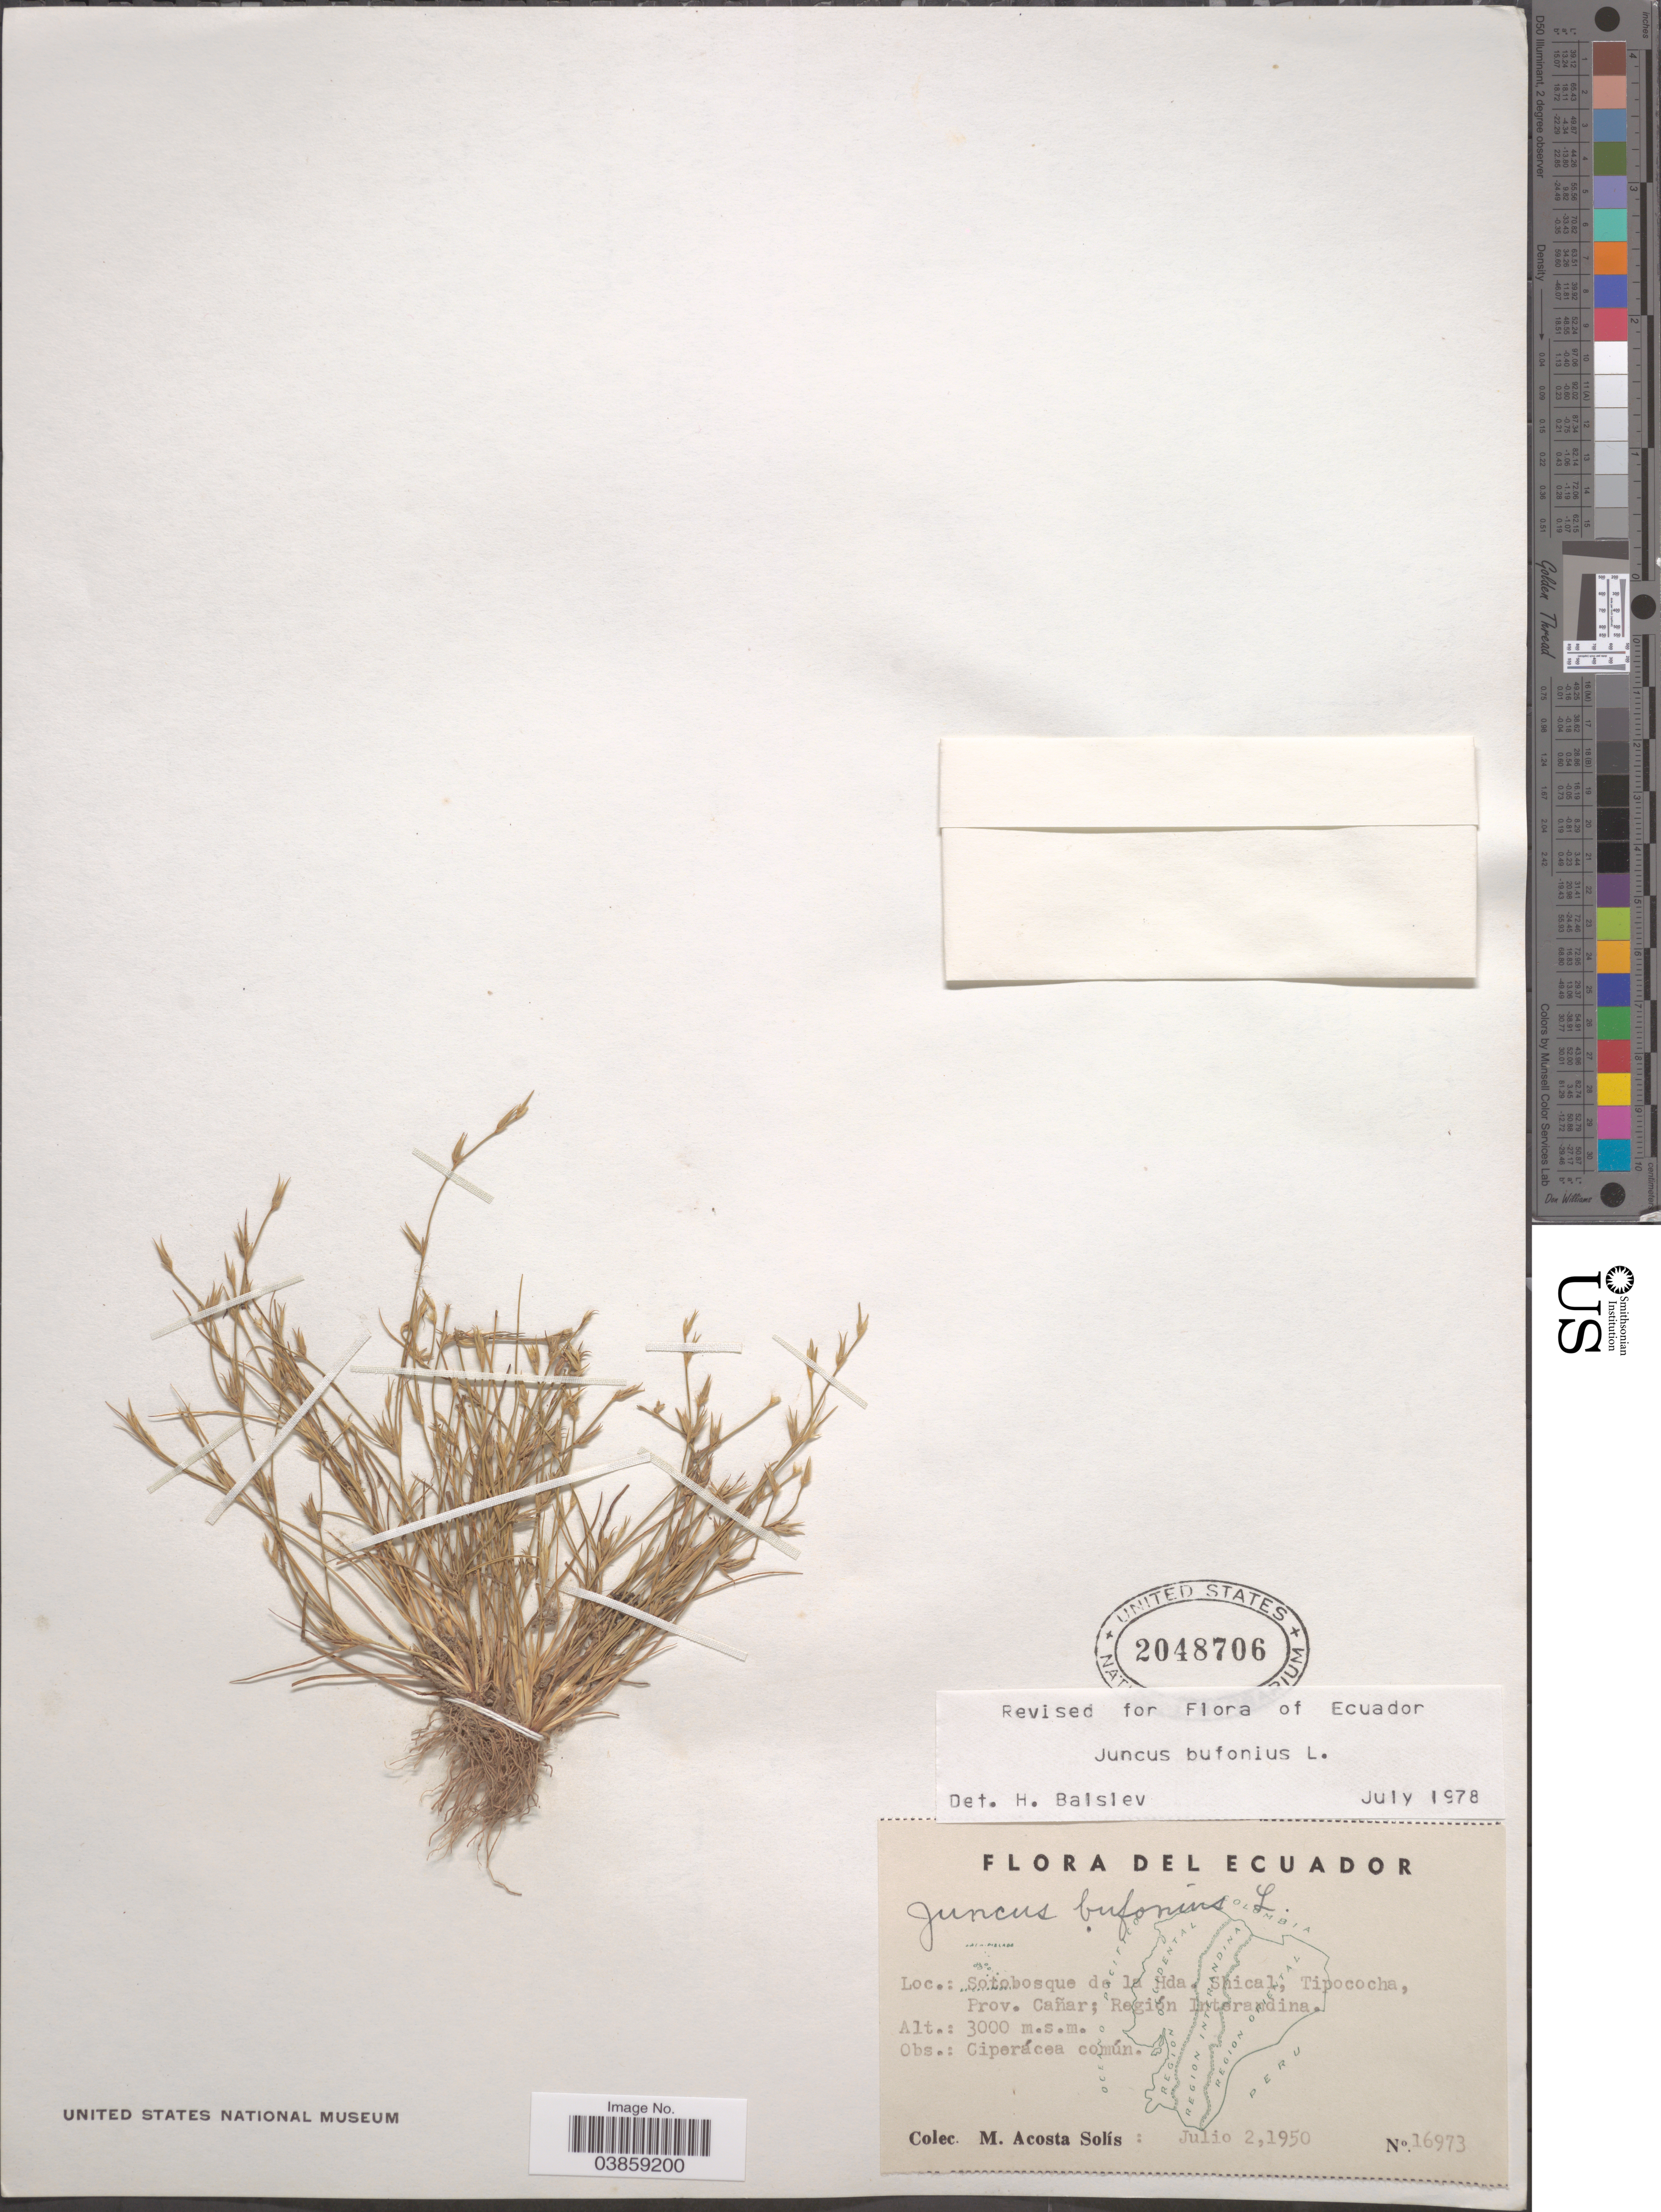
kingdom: Plantae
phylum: Tracheophyta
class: Liliopsida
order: Poales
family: Juncaceae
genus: Juncus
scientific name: Juncus bufonius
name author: L.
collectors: M. Acosta Solis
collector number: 16973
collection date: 1950-07-02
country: Ecuador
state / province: Cañar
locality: Sotobosque de la Hda. Shical, Tipococha, Región Interandina.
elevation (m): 3000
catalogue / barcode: US 2048706